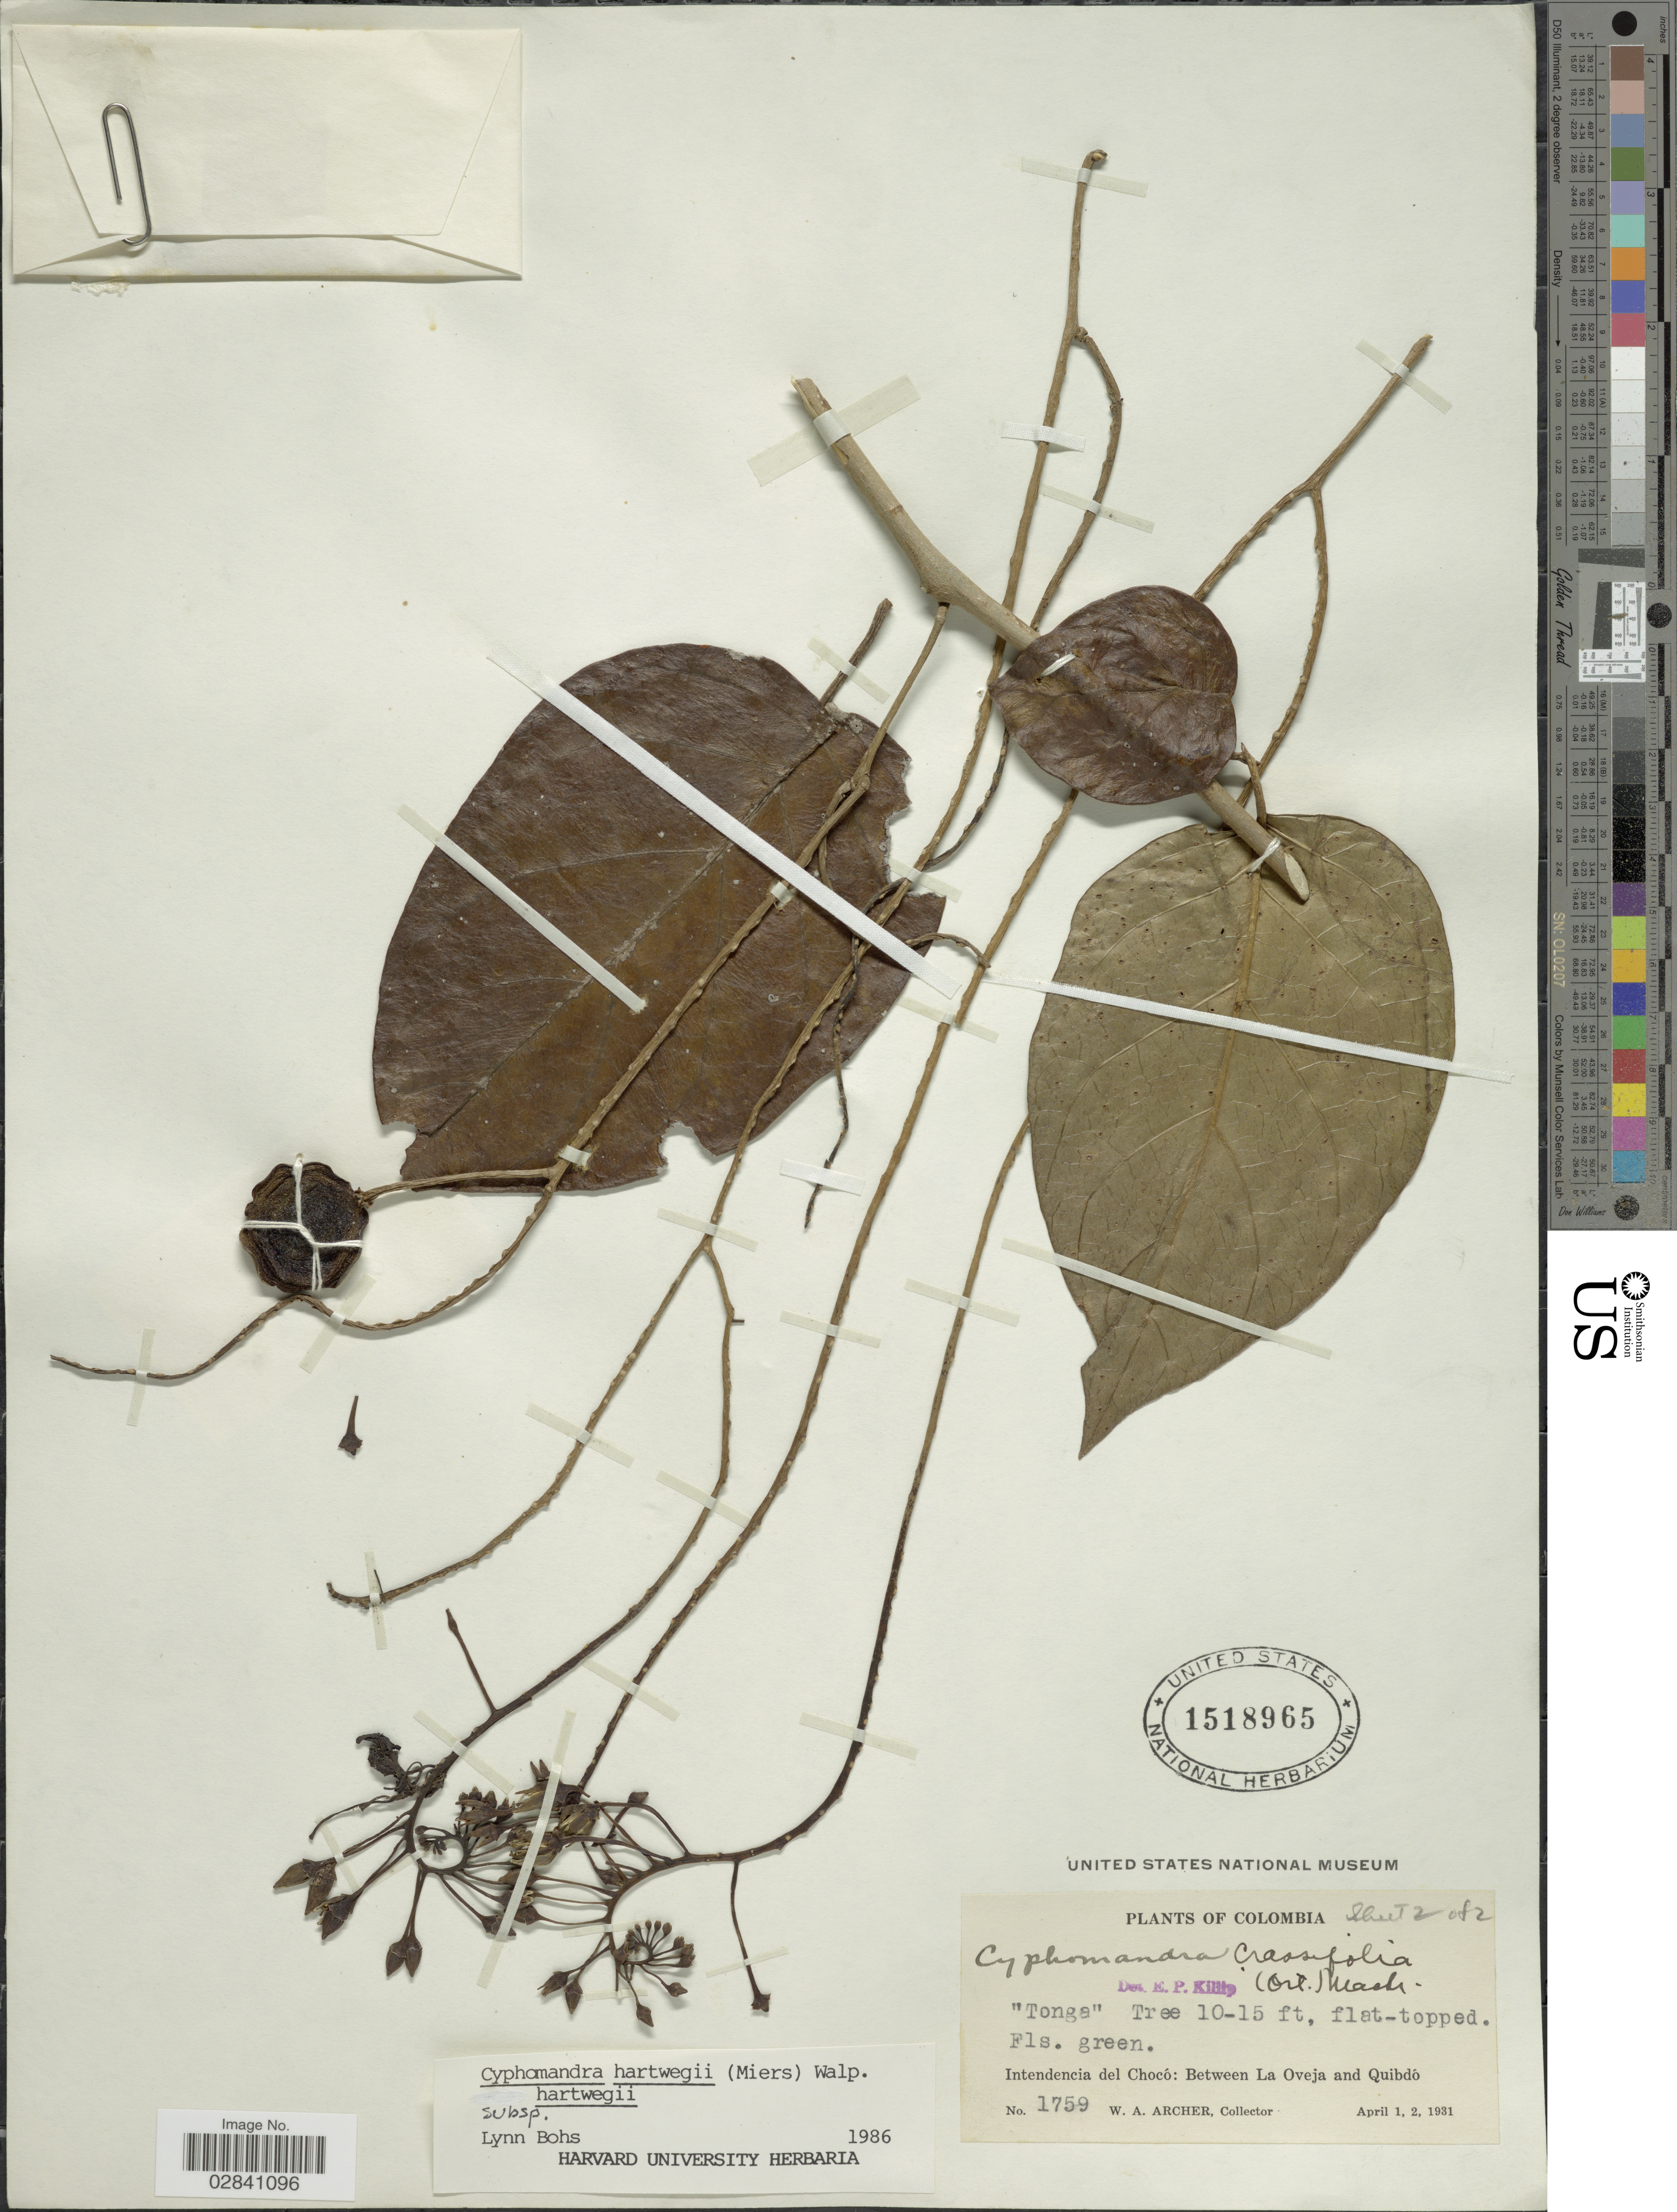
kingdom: Plantae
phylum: Tracheophyta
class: Magnoliopsida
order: Solanales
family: Solanaceae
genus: Cyphomandra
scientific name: Cyphomandra hartwegii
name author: (Miers) Sendtn. ex Walp.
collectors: W. A. Archer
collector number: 1759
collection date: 1931-04-01/1931-04-02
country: Colombia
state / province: Chocó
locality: Intendencia del Chocó: Between La Oveja and Quibdó.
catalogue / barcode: US 1518965